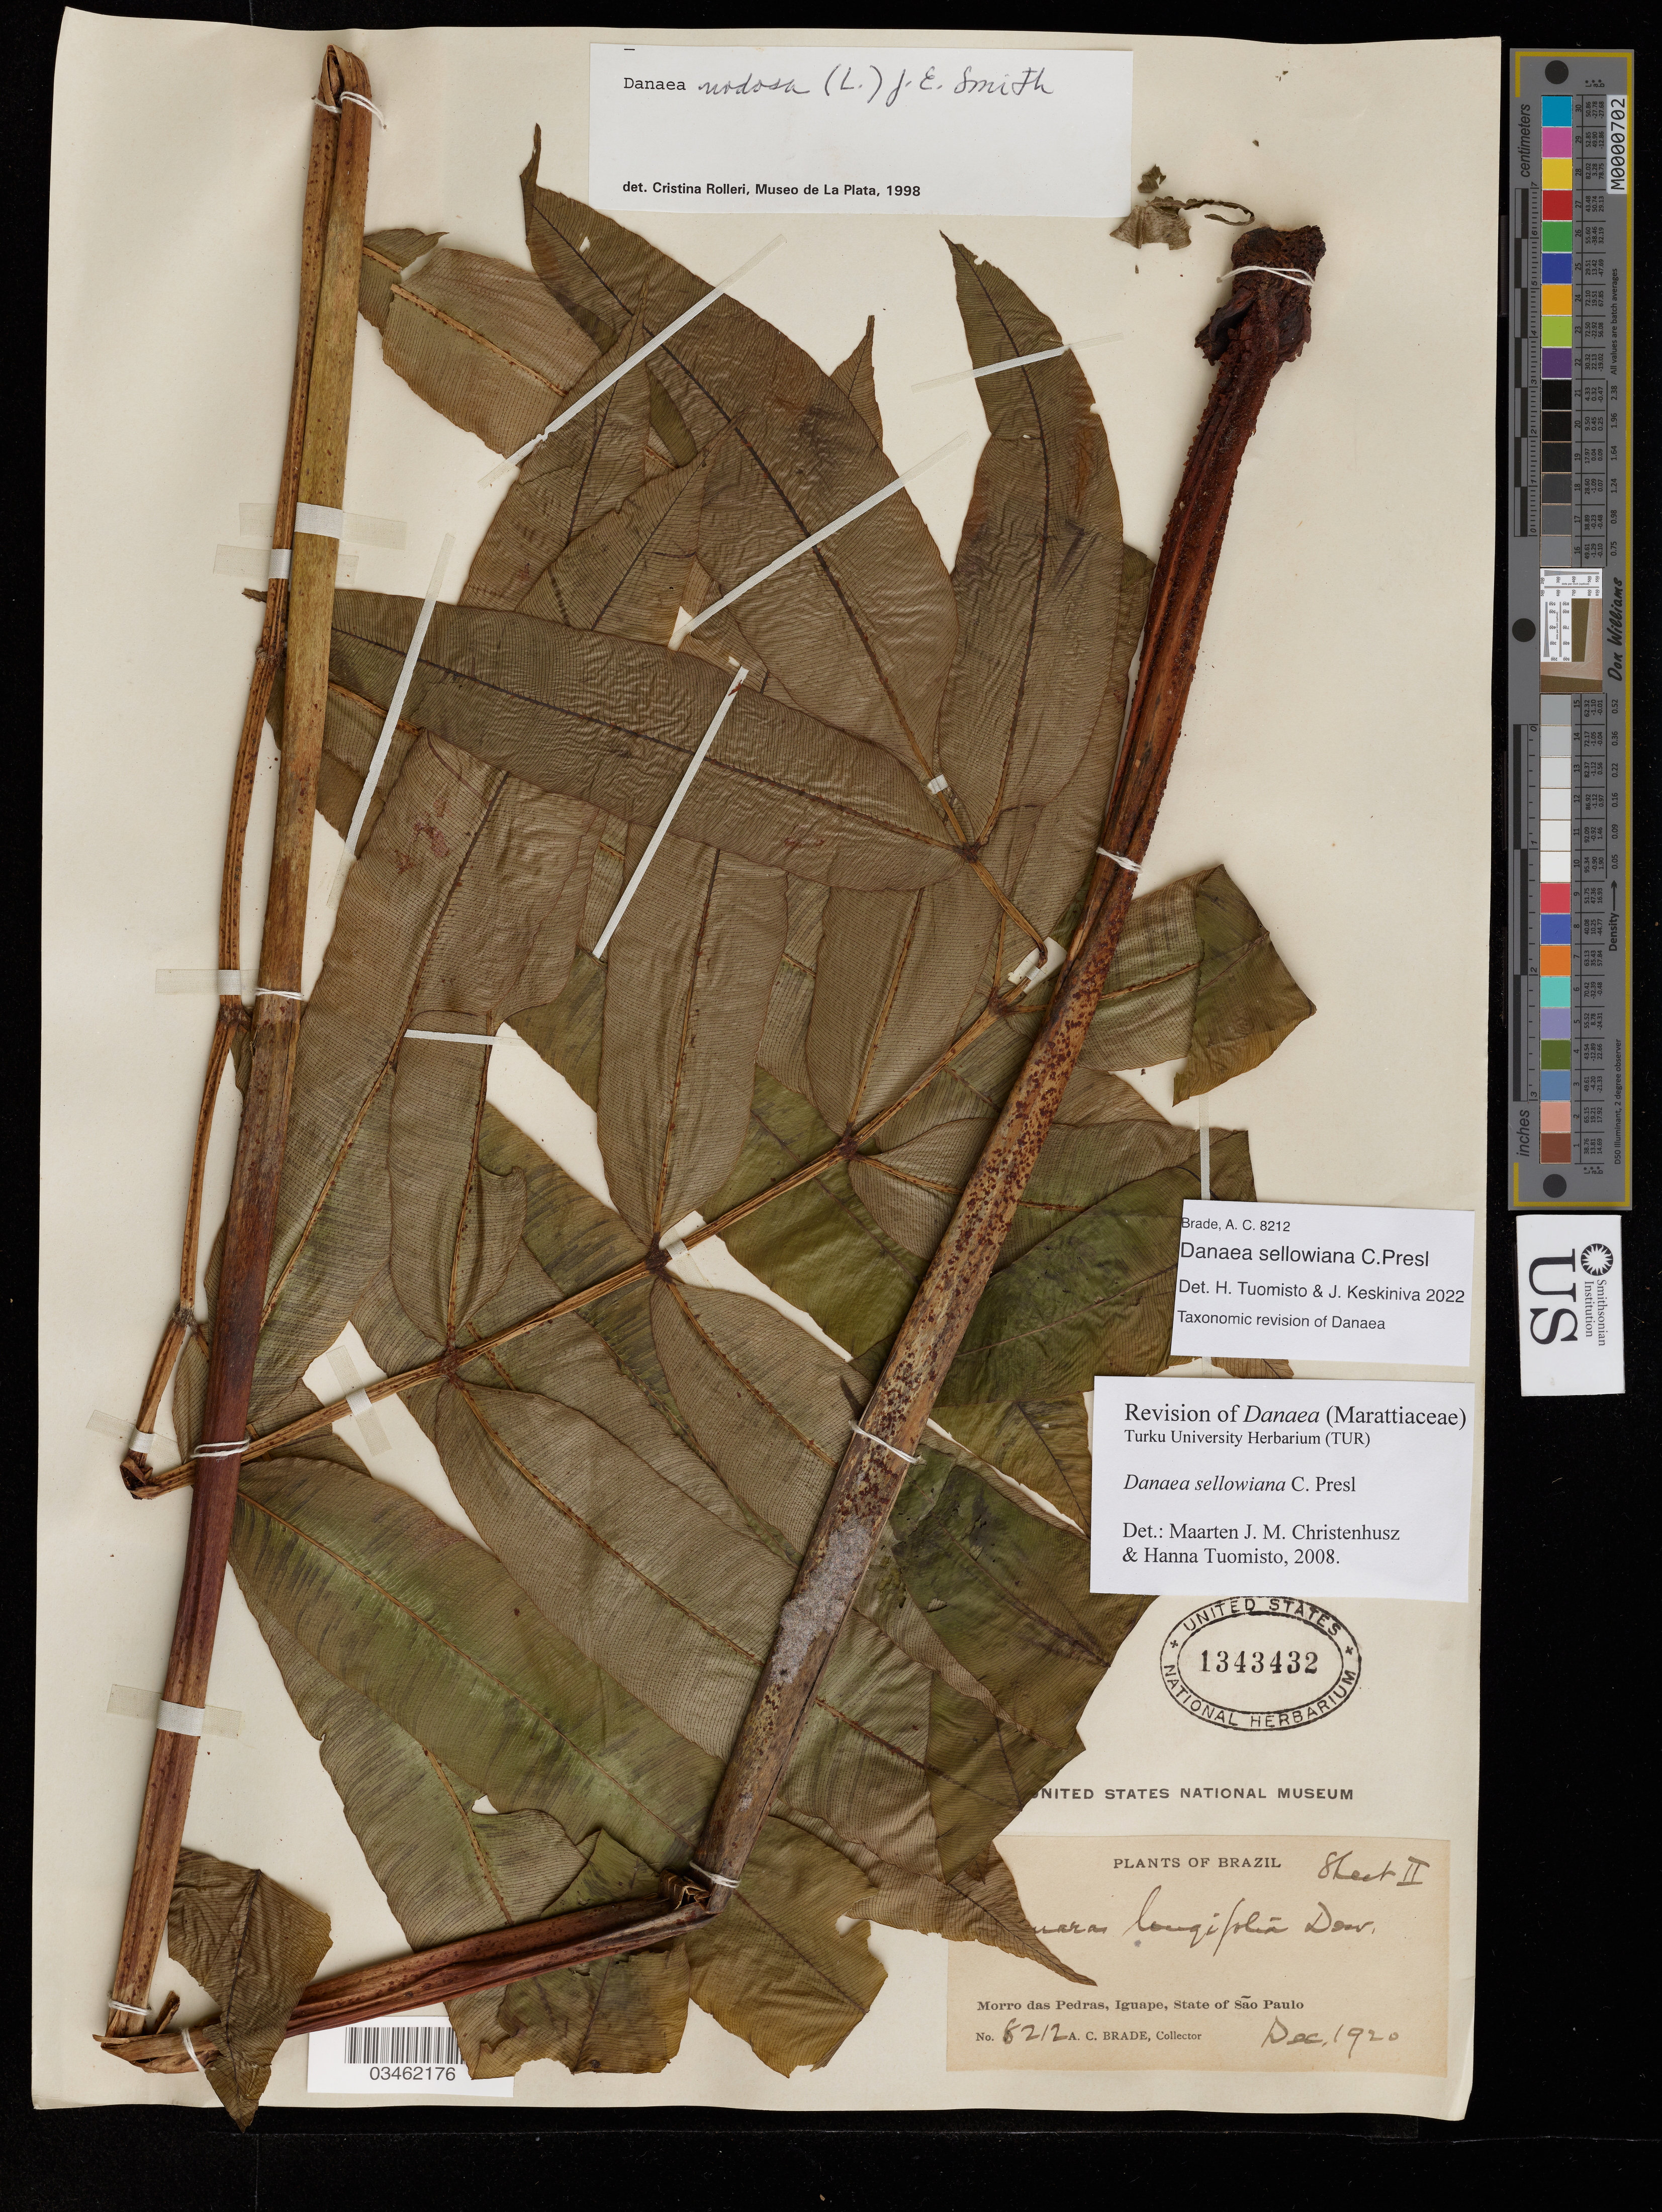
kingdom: Plantae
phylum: Tracheophyta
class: Polypodiopsida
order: Marattiales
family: Marattiaceae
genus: Danaea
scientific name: Danaea sellowiana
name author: Pr. in Corda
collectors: A. C. Brade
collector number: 8212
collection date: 1920-12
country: Brazil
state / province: São Paulo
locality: Morro das Pedras, Iguape.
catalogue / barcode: US 1343432